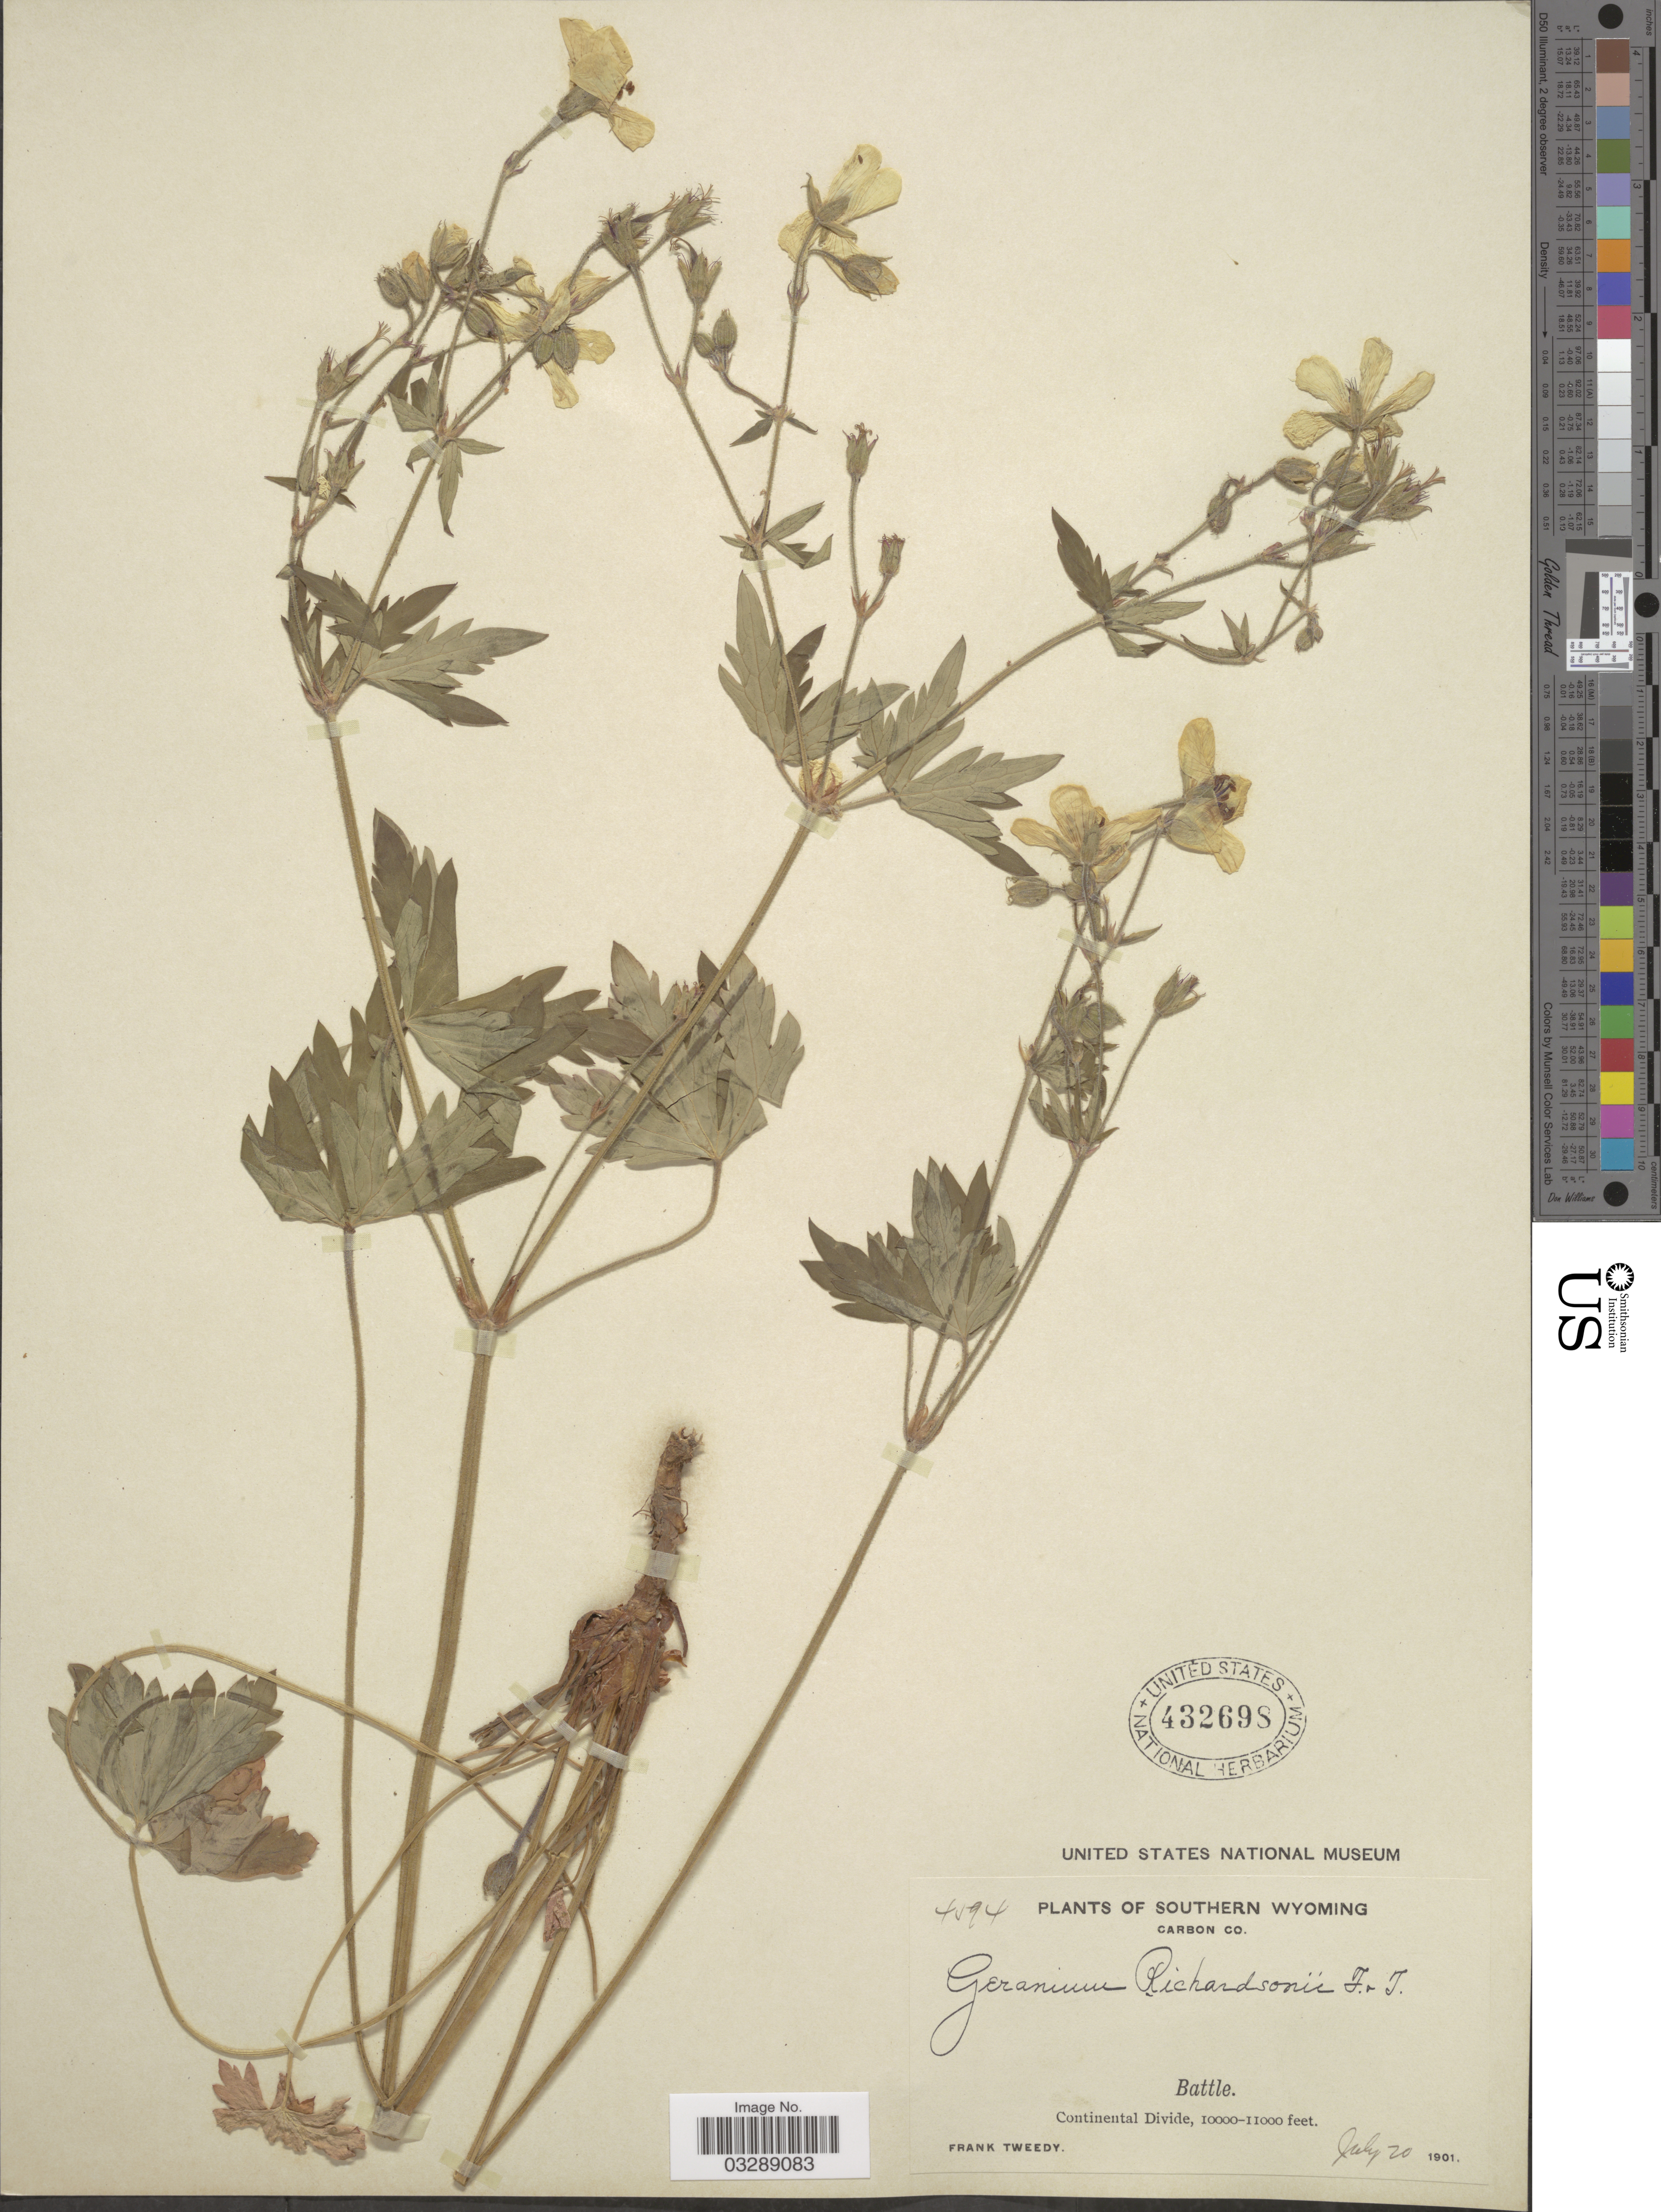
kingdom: Plantae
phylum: Tracheophyta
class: Magnoliopsida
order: Geraniales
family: Geraniaceae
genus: Geranium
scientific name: Geranium richardsonii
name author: Fisch. & Trautv.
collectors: F. Tweedy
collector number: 4594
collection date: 1901-07-20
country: United States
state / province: Wyoming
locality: Southern Wyoming. Carbon Co. Battle. Continental Divide.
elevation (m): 3048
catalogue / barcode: US 432698